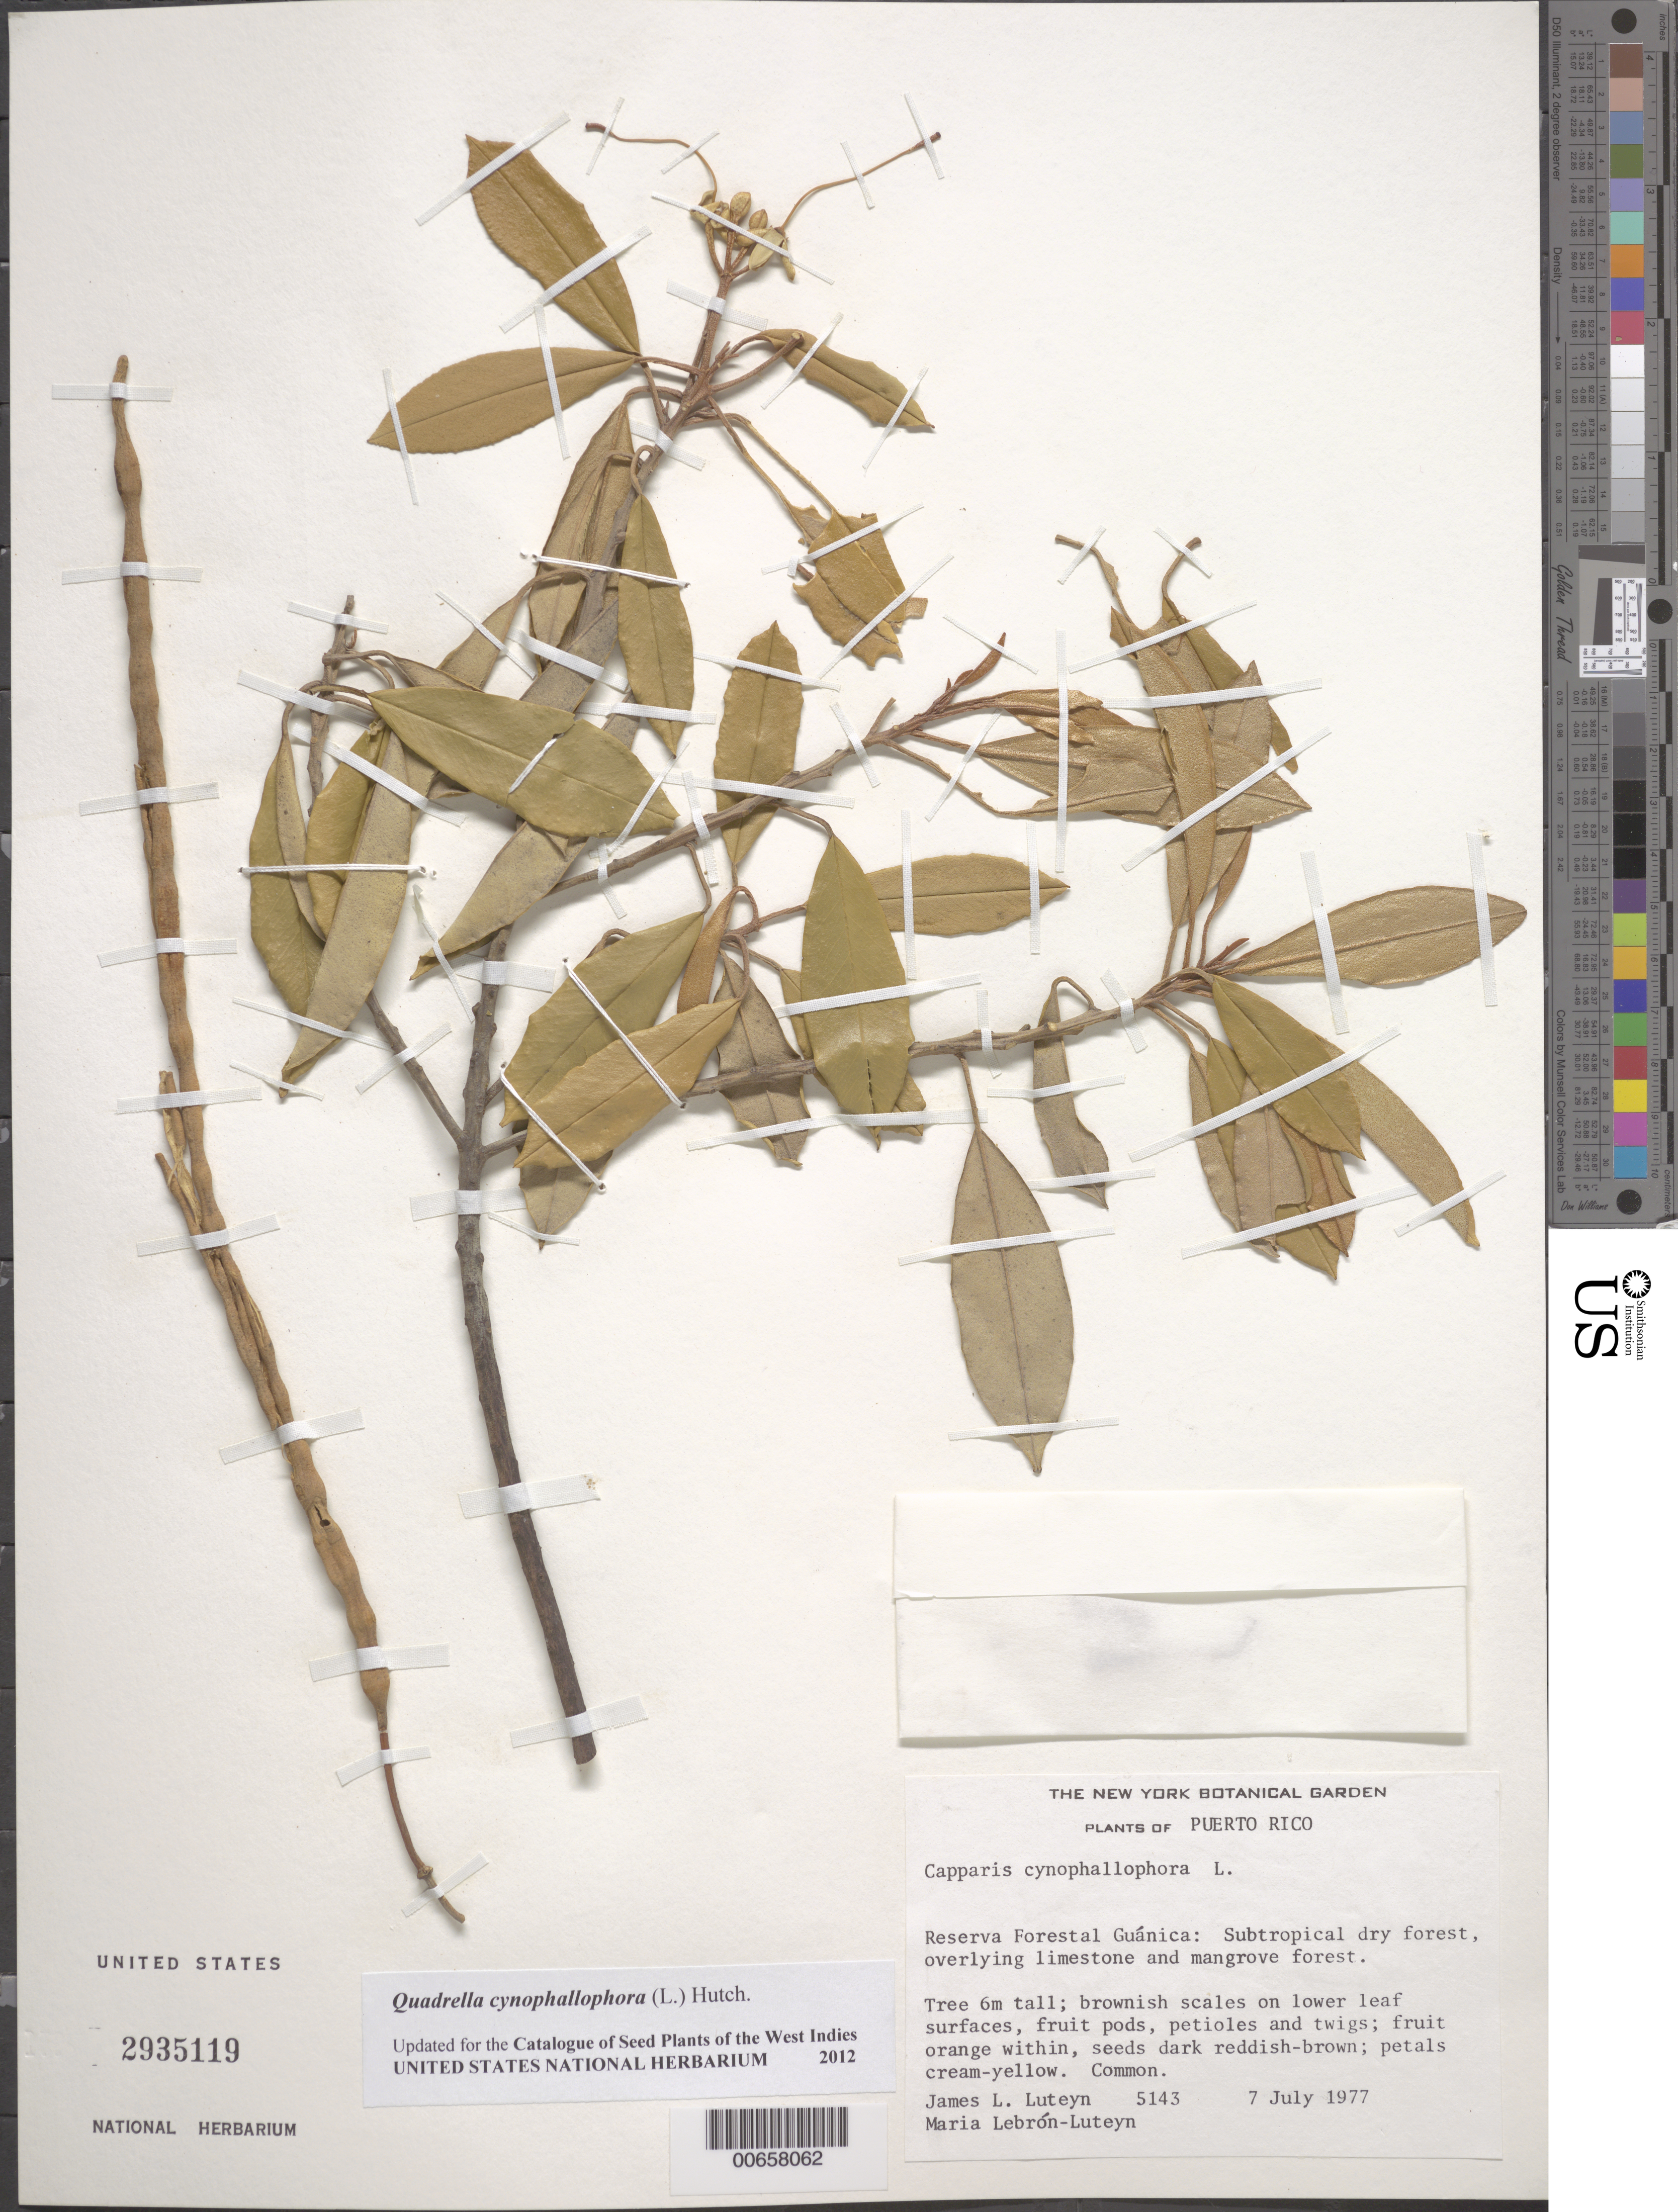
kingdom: Plantae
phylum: Tracheophyta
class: Magnoliopsida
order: Brassicales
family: Capparaceae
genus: Capparis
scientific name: Capparis cynophallophora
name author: L.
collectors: J. L. Luteyn & M. L. Lebrón-Luteyn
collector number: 5143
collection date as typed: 07 Jul 1977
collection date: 1977-07-07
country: Puerto Rico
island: Greater Antilles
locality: Reserva Forestal Guanica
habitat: Subtropical dry forest, overlying limestone and mangrove forest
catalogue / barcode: US 2935119